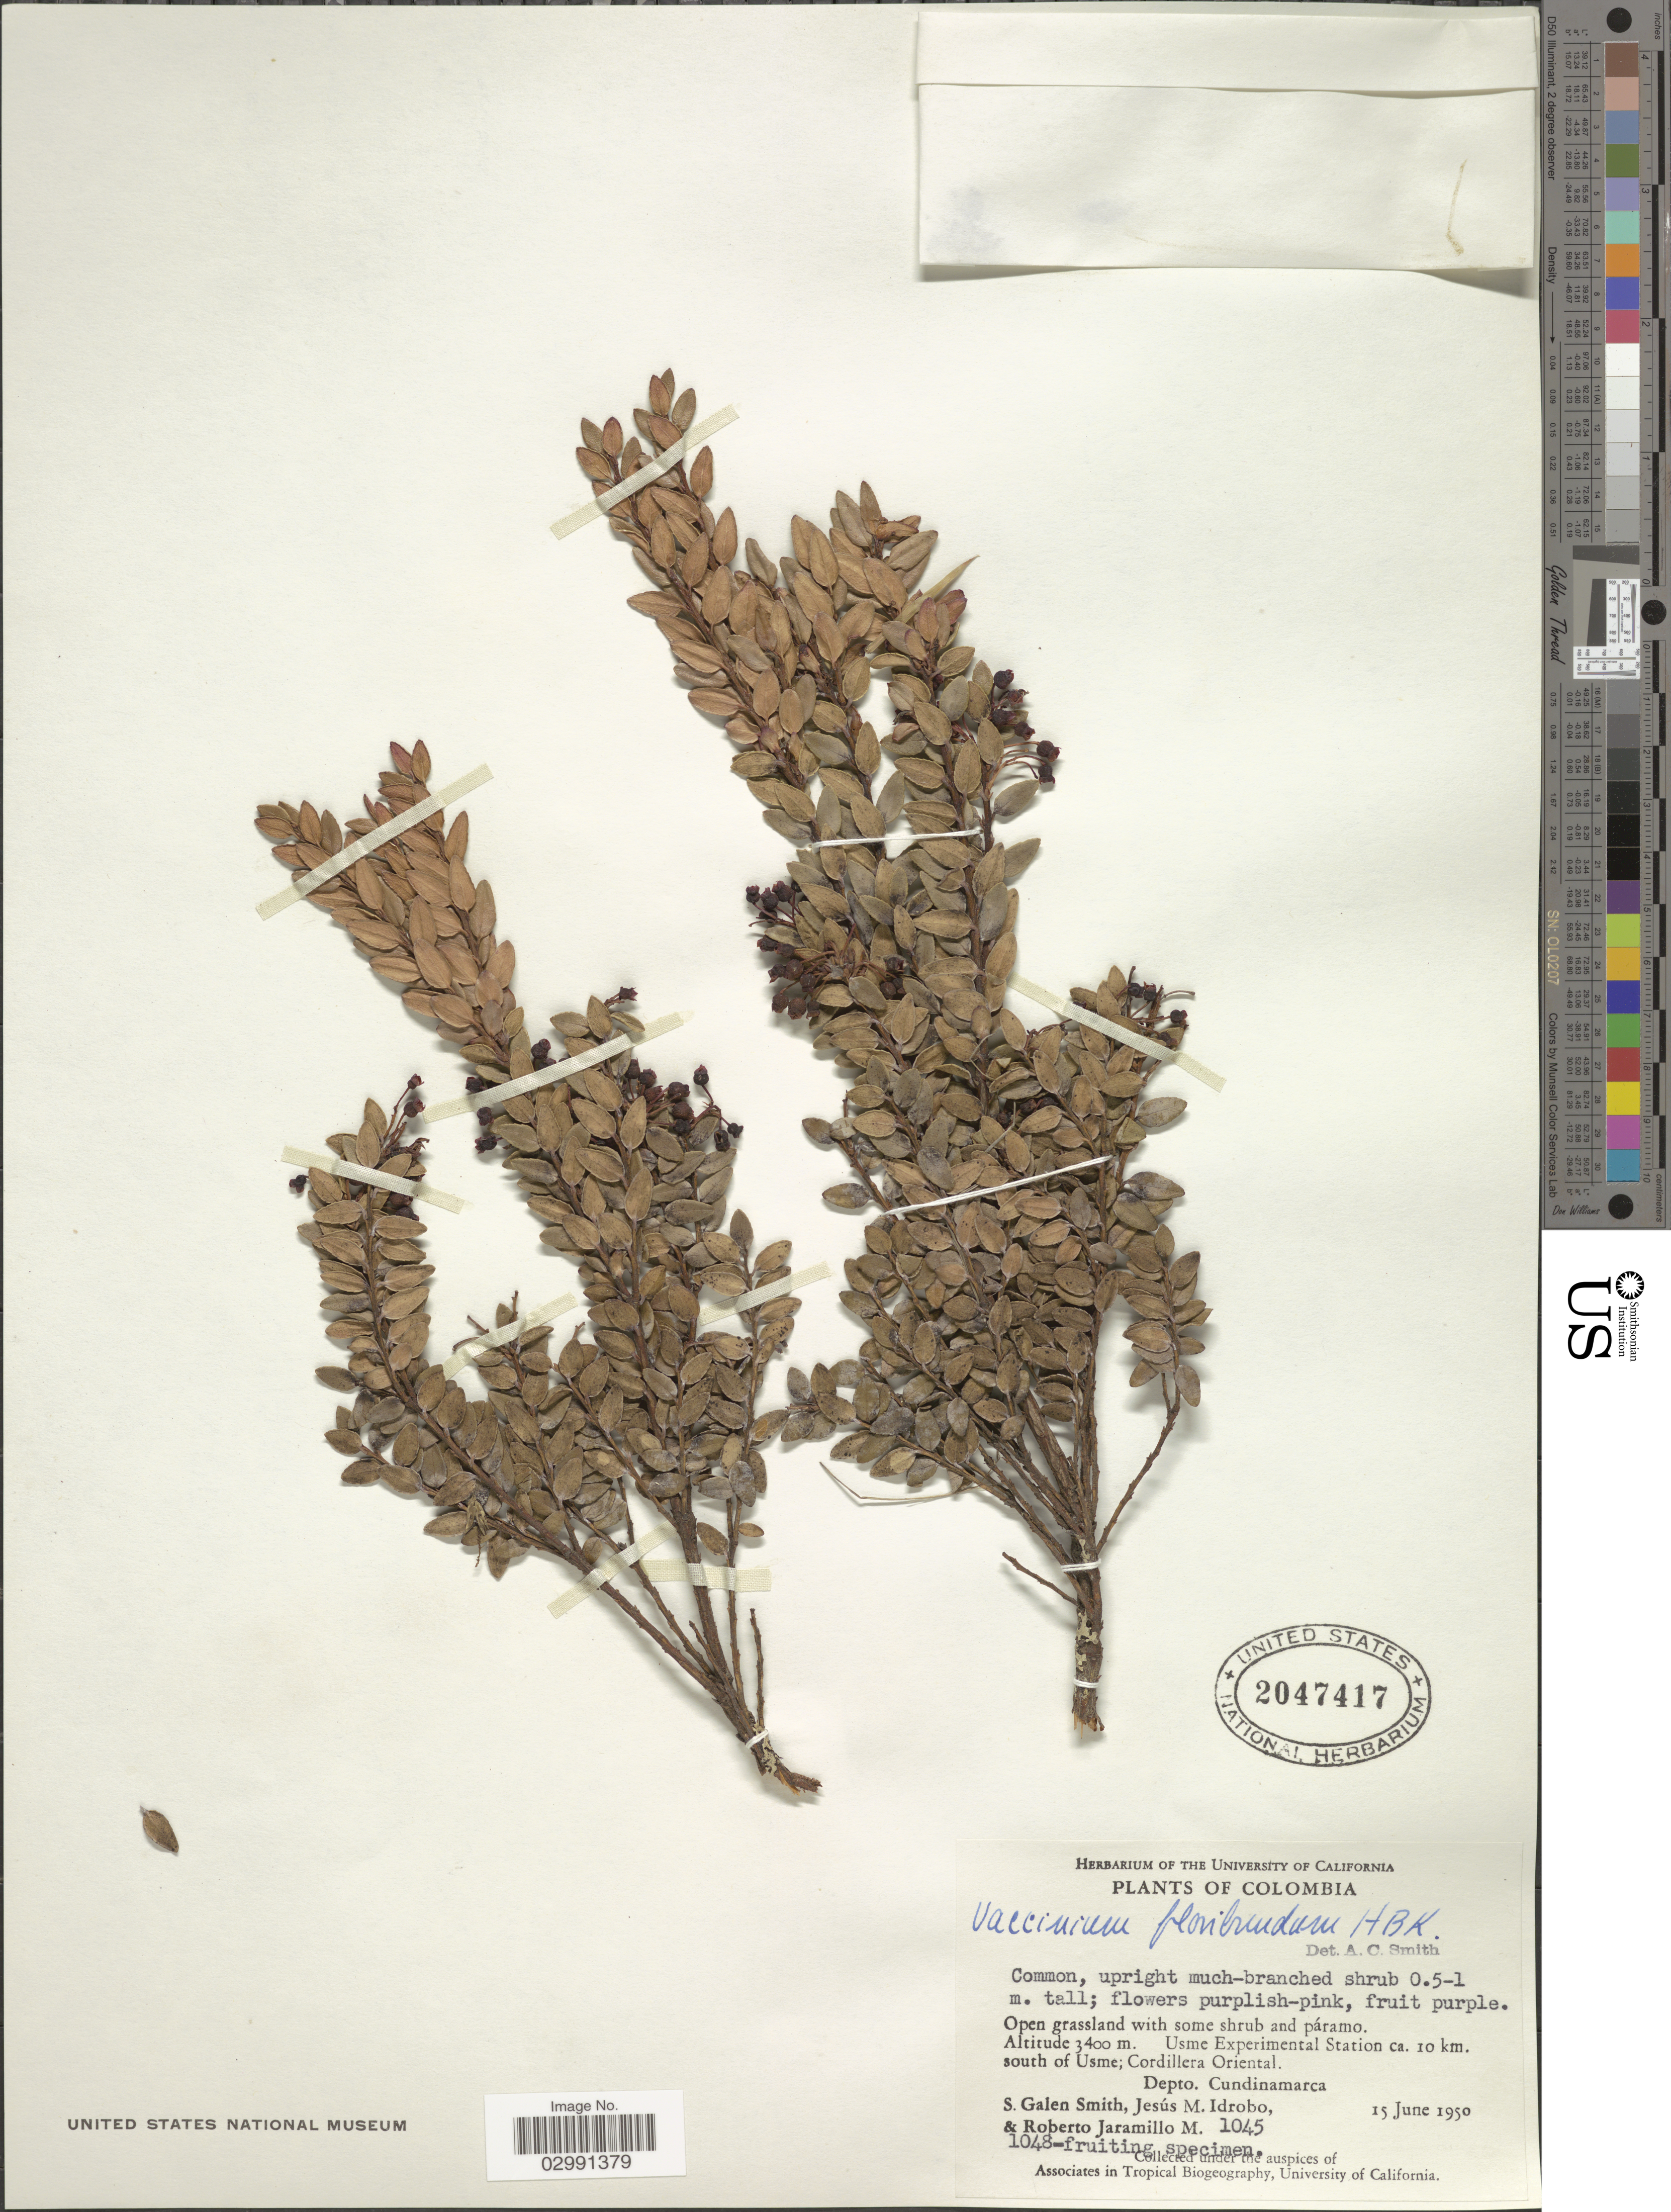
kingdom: Plantae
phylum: Tracheophyta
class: Magnoliopsida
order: Ericales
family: Ericaceae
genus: Vaccinium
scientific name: Vaccinium floribundum var. floribundum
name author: Kunth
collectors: S. G. Smith, J. M. Idrobo & R. Jaramillo M.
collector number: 1045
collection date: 1950-06-15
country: Colombia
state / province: Cundinamarca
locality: Usme Experimental Station ca. 10 km. south of Usme; Cordillera Oriental. Depto. Cundinamarca.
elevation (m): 3400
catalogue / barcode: US 2047417